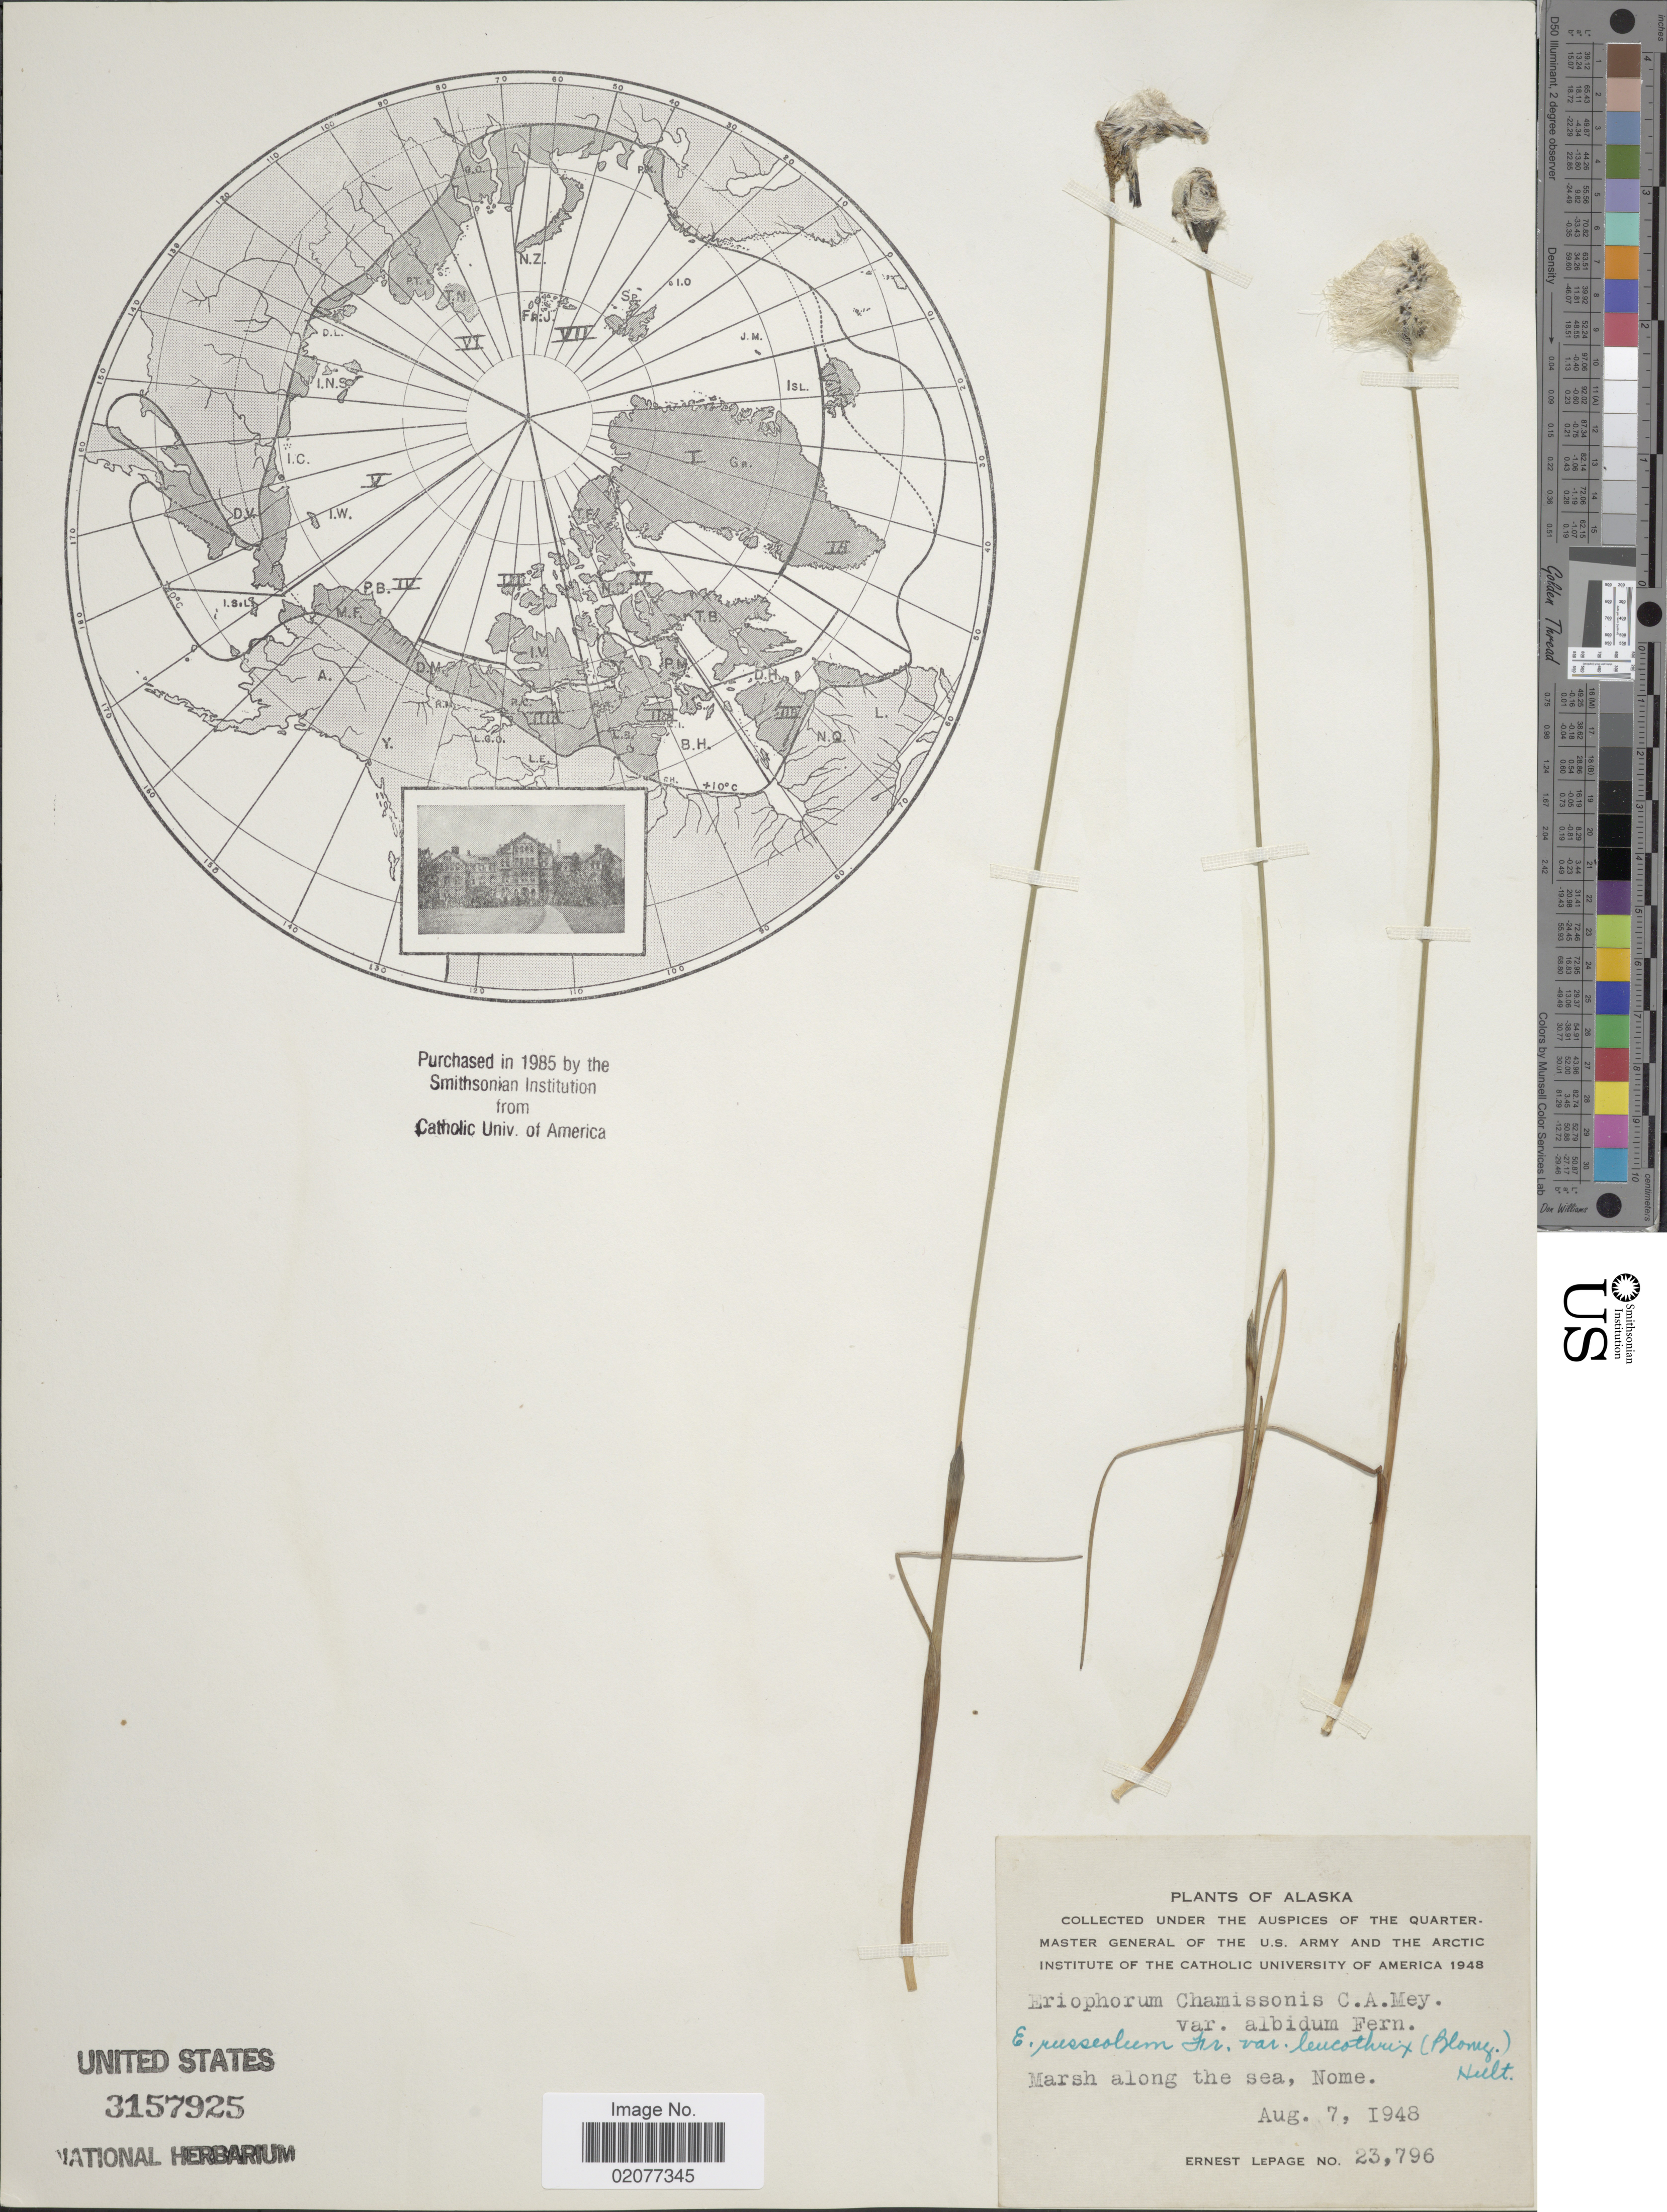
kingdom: Plantae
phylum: Tracheophyta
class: Liliopsida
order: Poales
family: Cyperaceae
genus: Eriophorum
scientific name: Eriophorum chamissonis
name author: C.A. Mey.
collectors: E. Lepage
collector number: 23796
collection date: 1948-08-07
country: United States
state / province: Alaska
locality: Alaska, Marsh along the sea, Nome.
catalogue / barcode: US 3157925